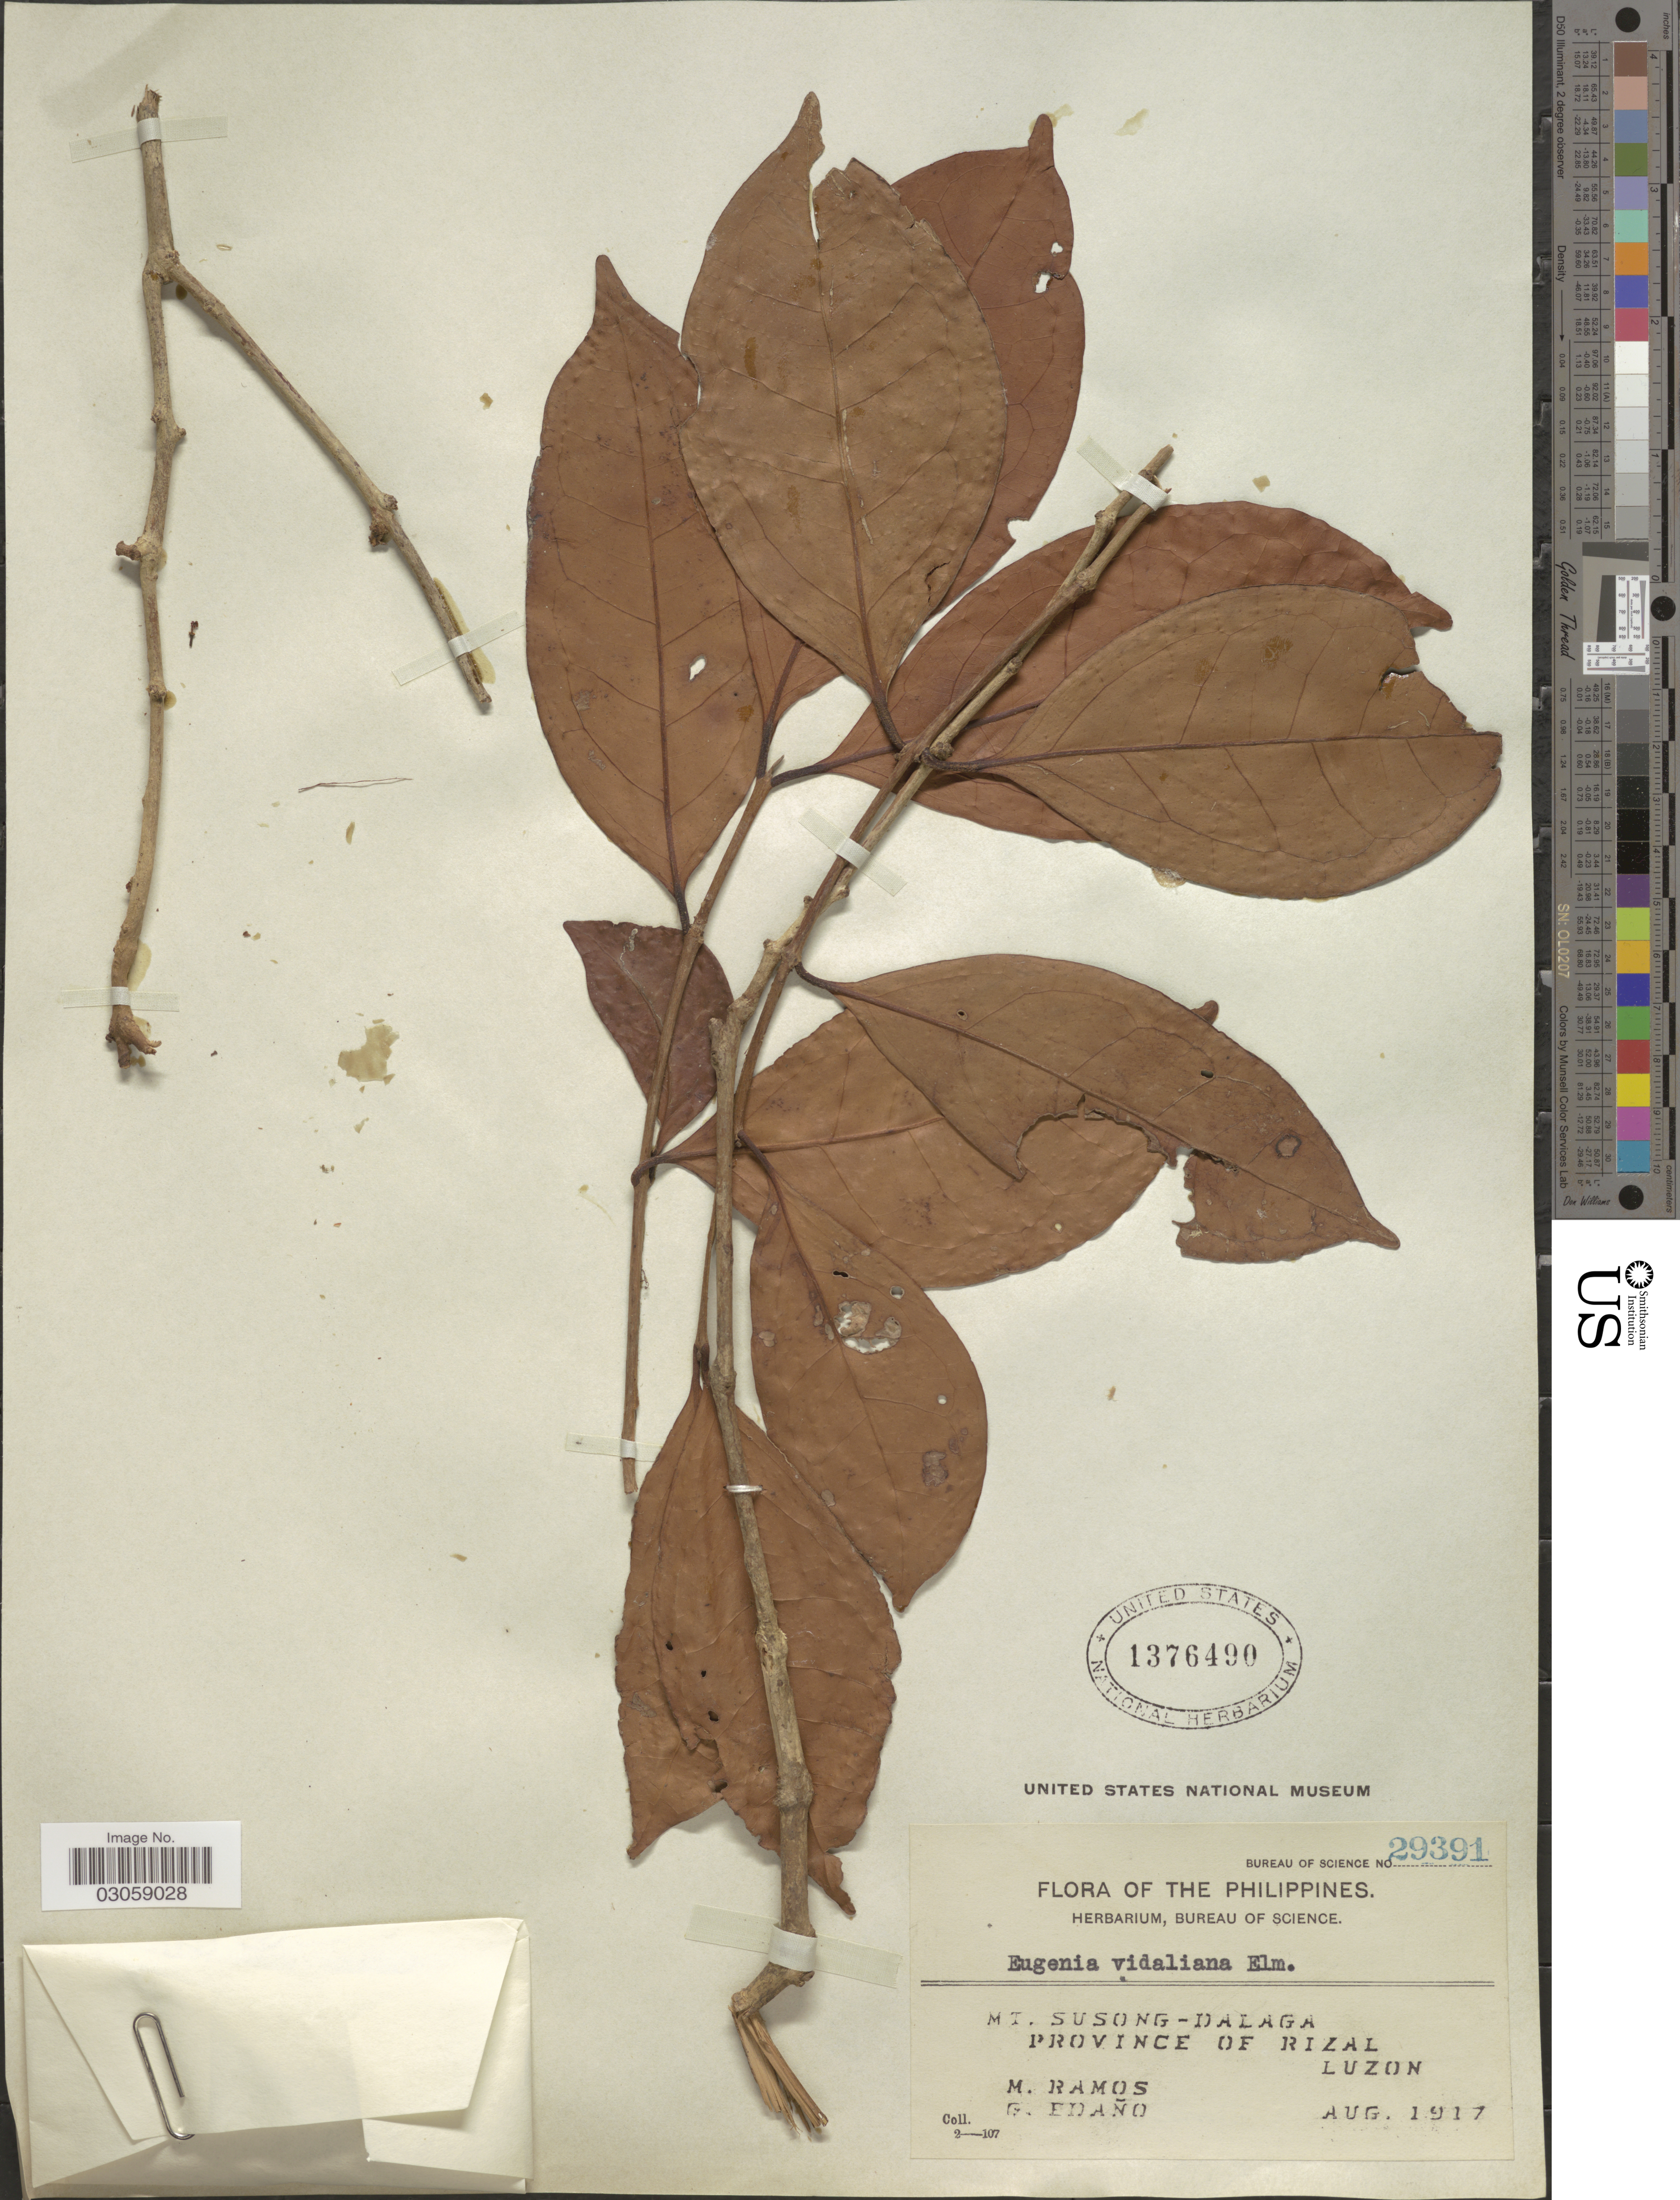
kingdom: Plantae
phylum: Tracheophyta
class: Magnoliopsida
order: Myrtales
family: Myrtaceae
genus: Syzygium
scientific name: Syzygium vidalianum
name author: (Elmer) Merr.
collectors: M. Ramos & G. Edaño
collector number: Bureau of science 29391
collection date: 1917-08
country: Philippines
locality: Mt. Susong-Dalaga, Province of Rizal, Luzon.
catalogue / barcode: US 1376490